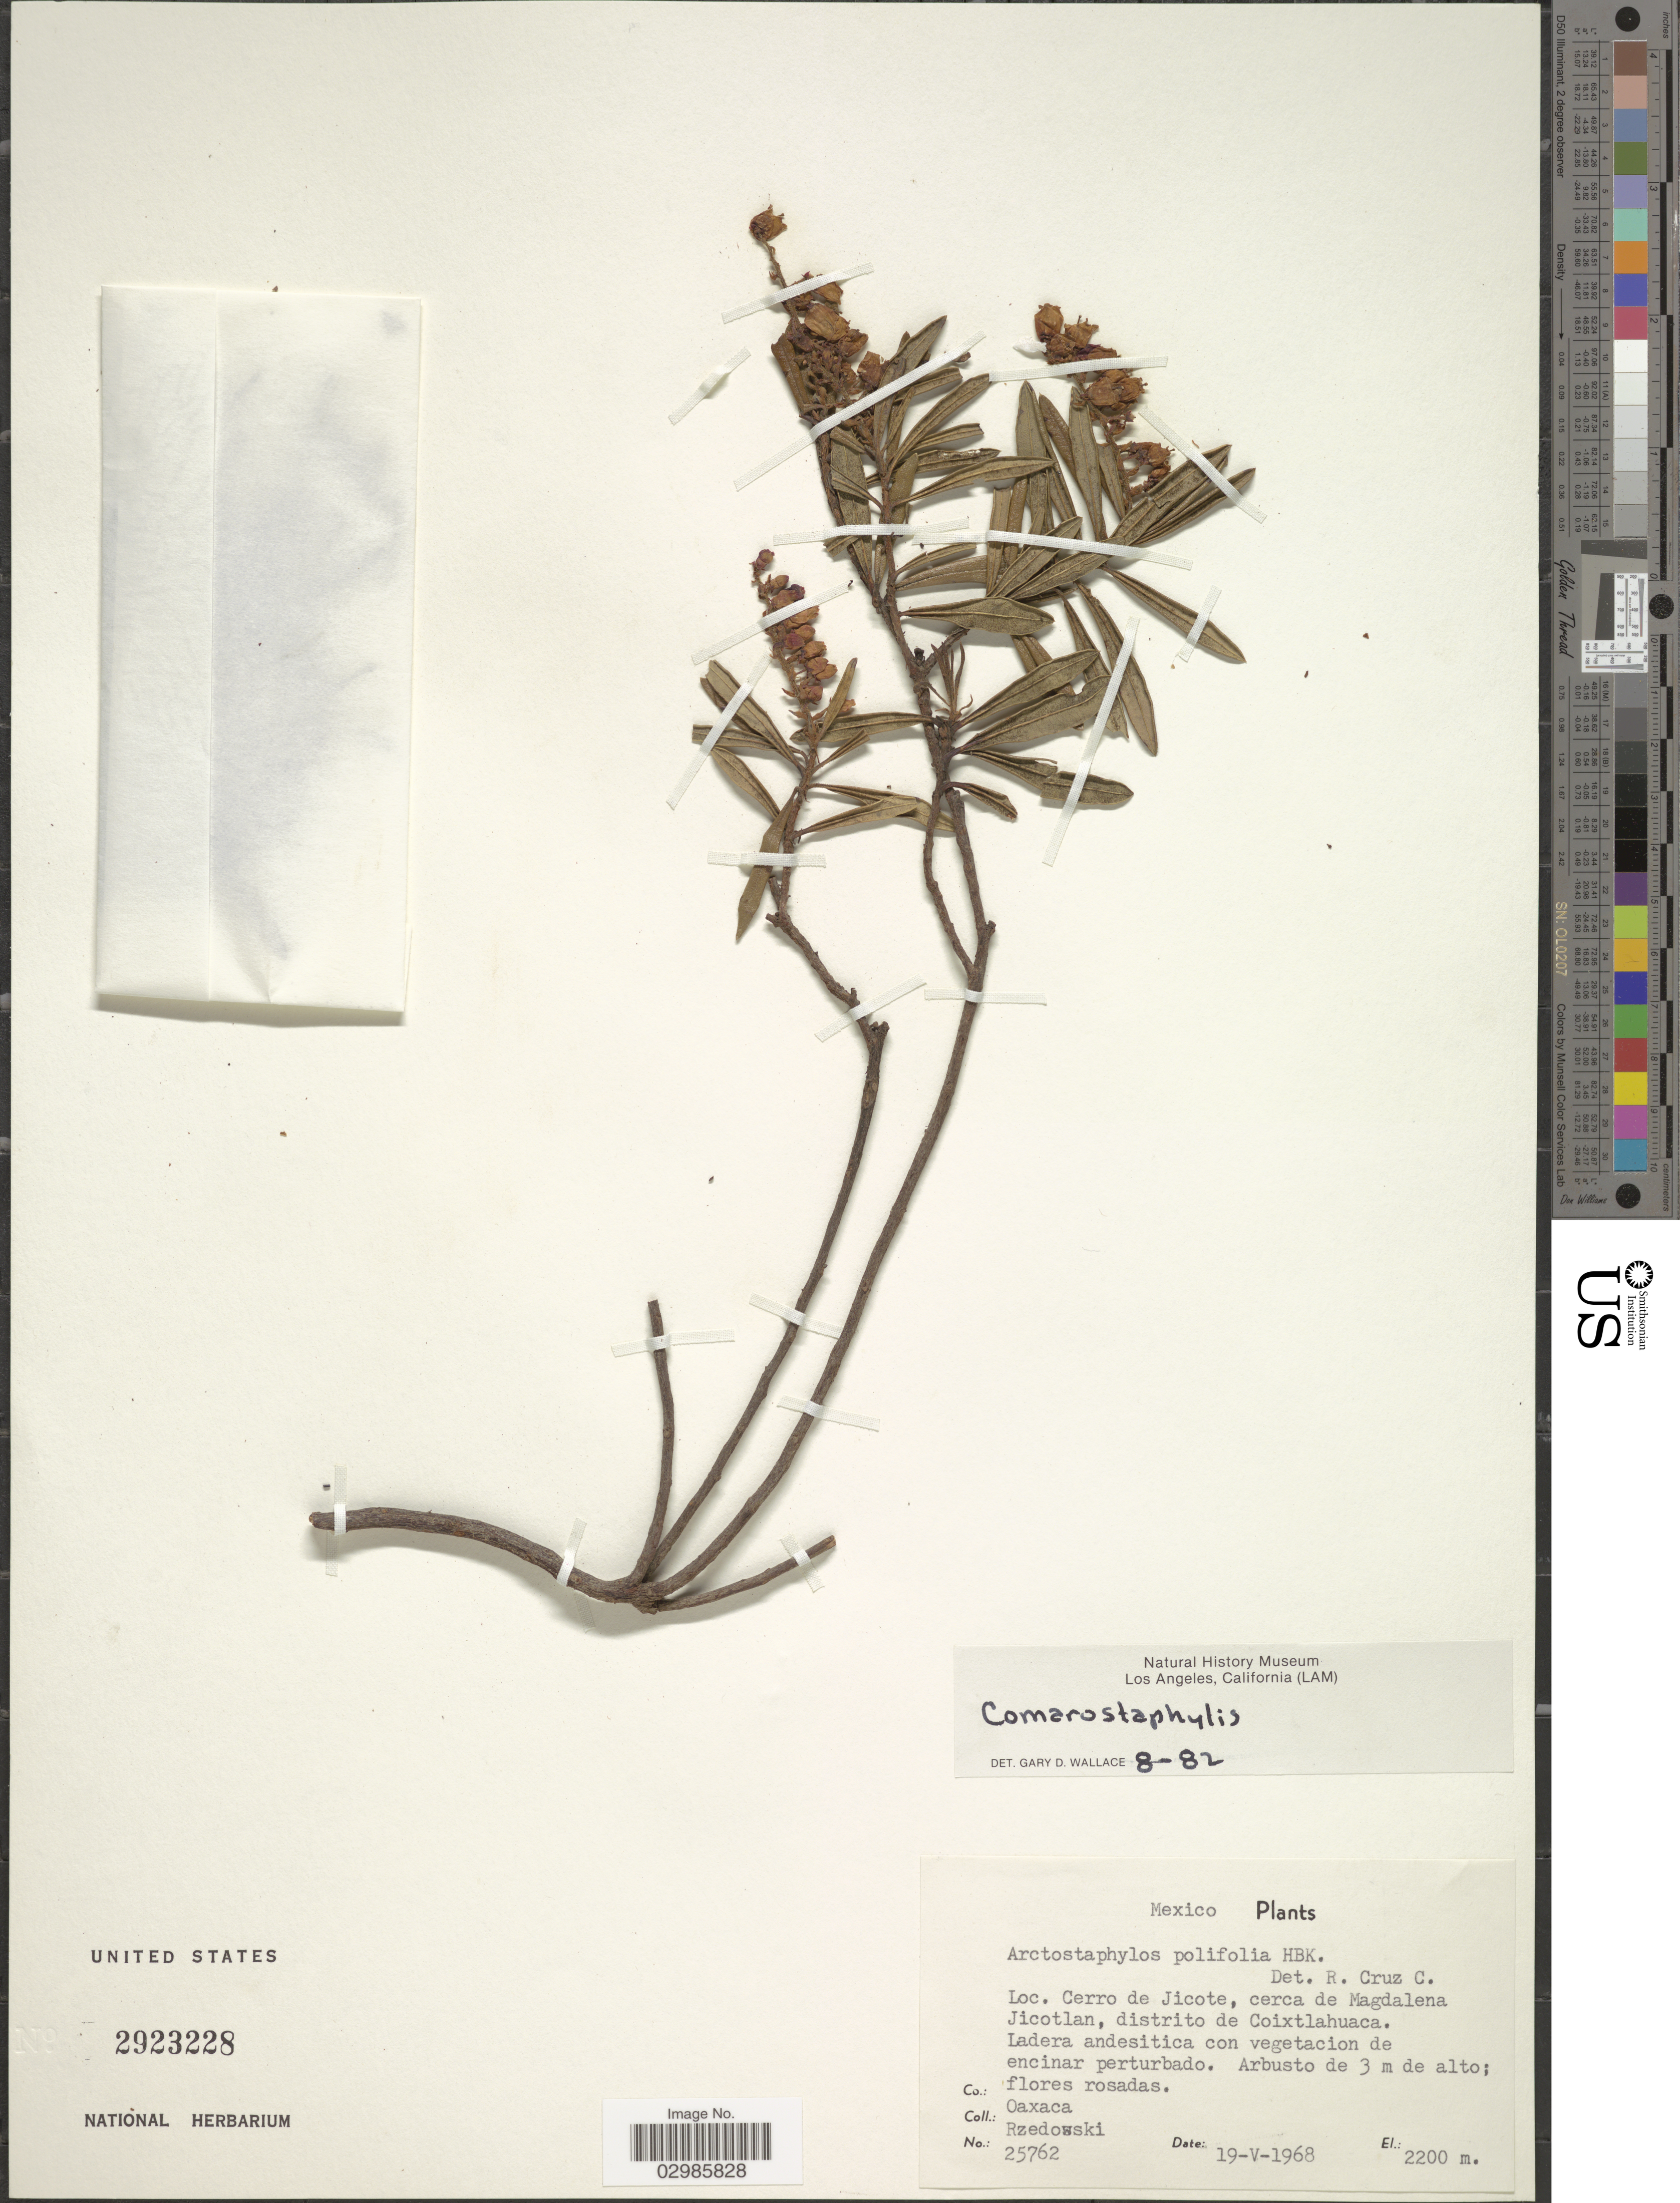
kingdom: Plantae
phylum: Tracheophyta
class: Magnoliopsida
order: Ericales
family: Ericaceae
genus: Comarostaphylis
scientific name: Comarostaphylis sp.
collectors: Rzedowski, --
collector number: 25762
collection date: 1968-05-19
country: Mexico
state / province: Oaxaca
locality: Cerro de Jicote, cerca de Magdalena Jicotlan, distrito de Coixtlahuaca.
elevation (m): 2200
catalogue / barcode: US 2923228